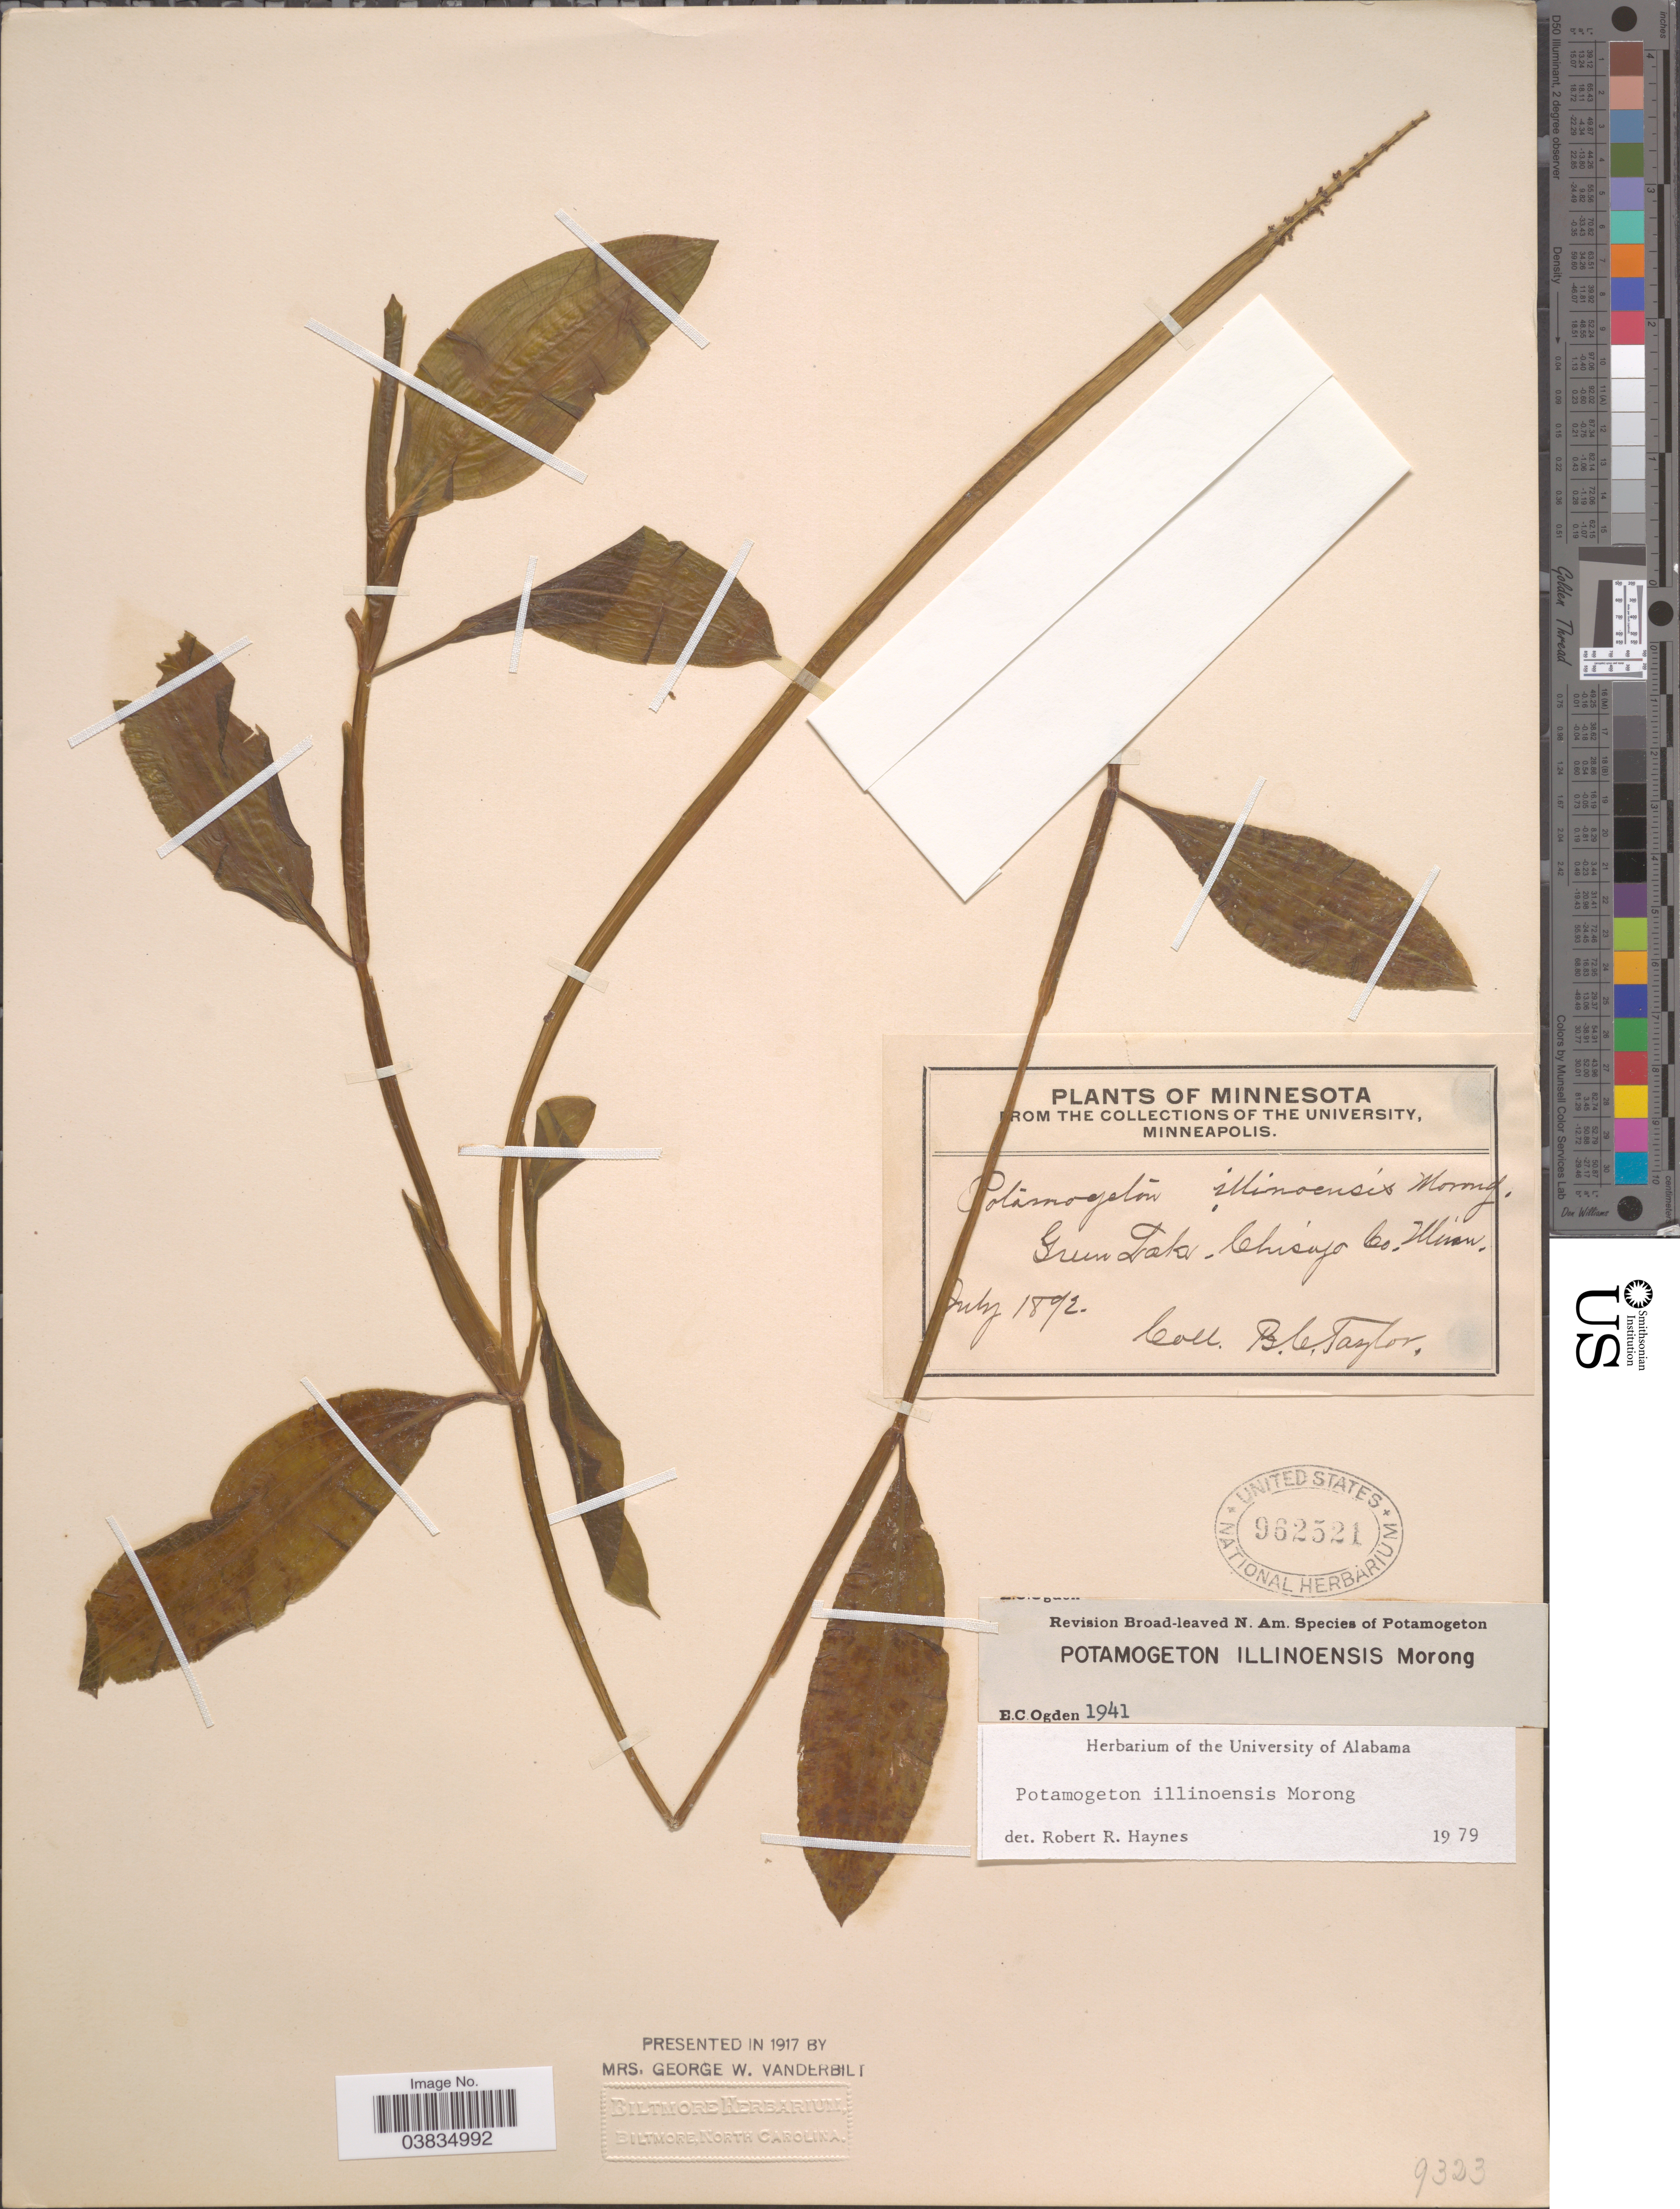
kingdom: Plantae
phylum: Tracheophyta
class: Liliopsida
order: Alismatales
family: Potamogetonaceae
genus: Potamogeton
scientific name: Potamogeton illinoensis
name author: Morong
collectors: B. C. Taylor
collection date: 1892-08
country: United States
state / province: Minnesota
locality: Green Lake, Chisajo Co.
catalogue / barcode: US 962521